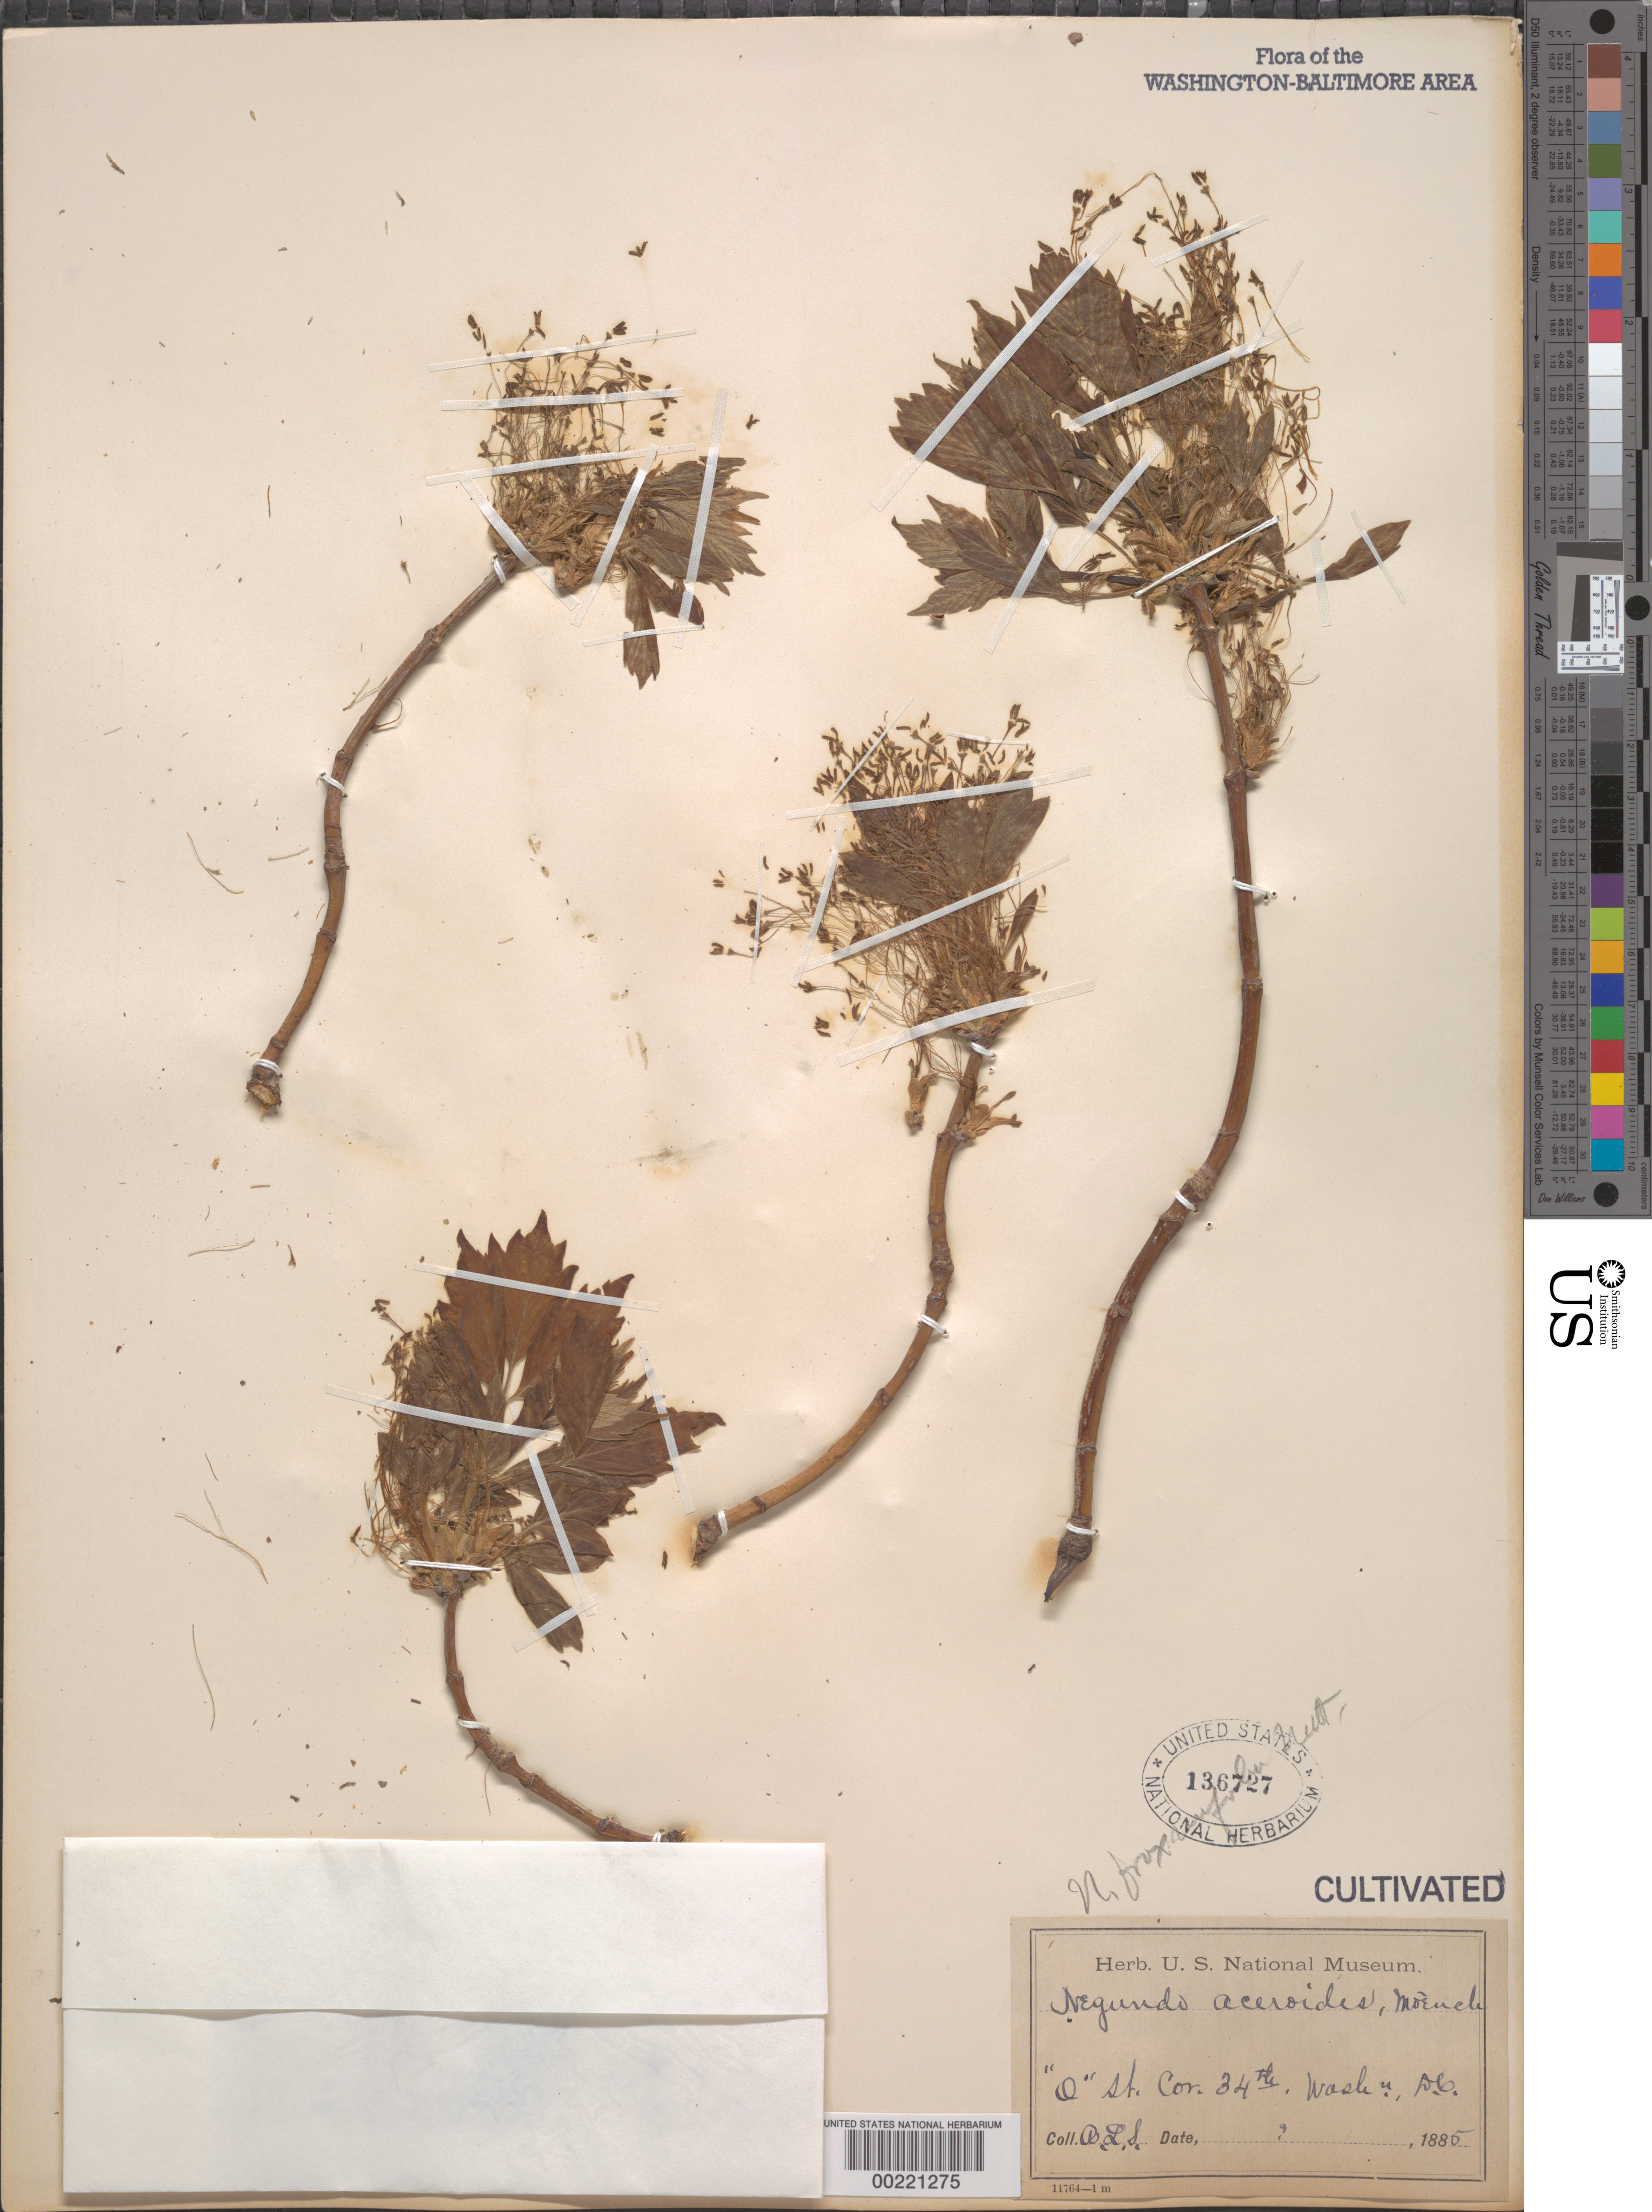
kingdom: Plantae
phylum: Tracheophyta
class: Magnoliopsida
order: Sapindales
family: Sapindaceae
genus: Acer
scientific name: Acer negundo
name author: L.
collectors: A. L. Schott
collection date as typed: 1885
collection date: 1885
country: United States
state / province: District of Columbia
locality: O St corner 34th, Washington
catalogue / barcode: US 136727